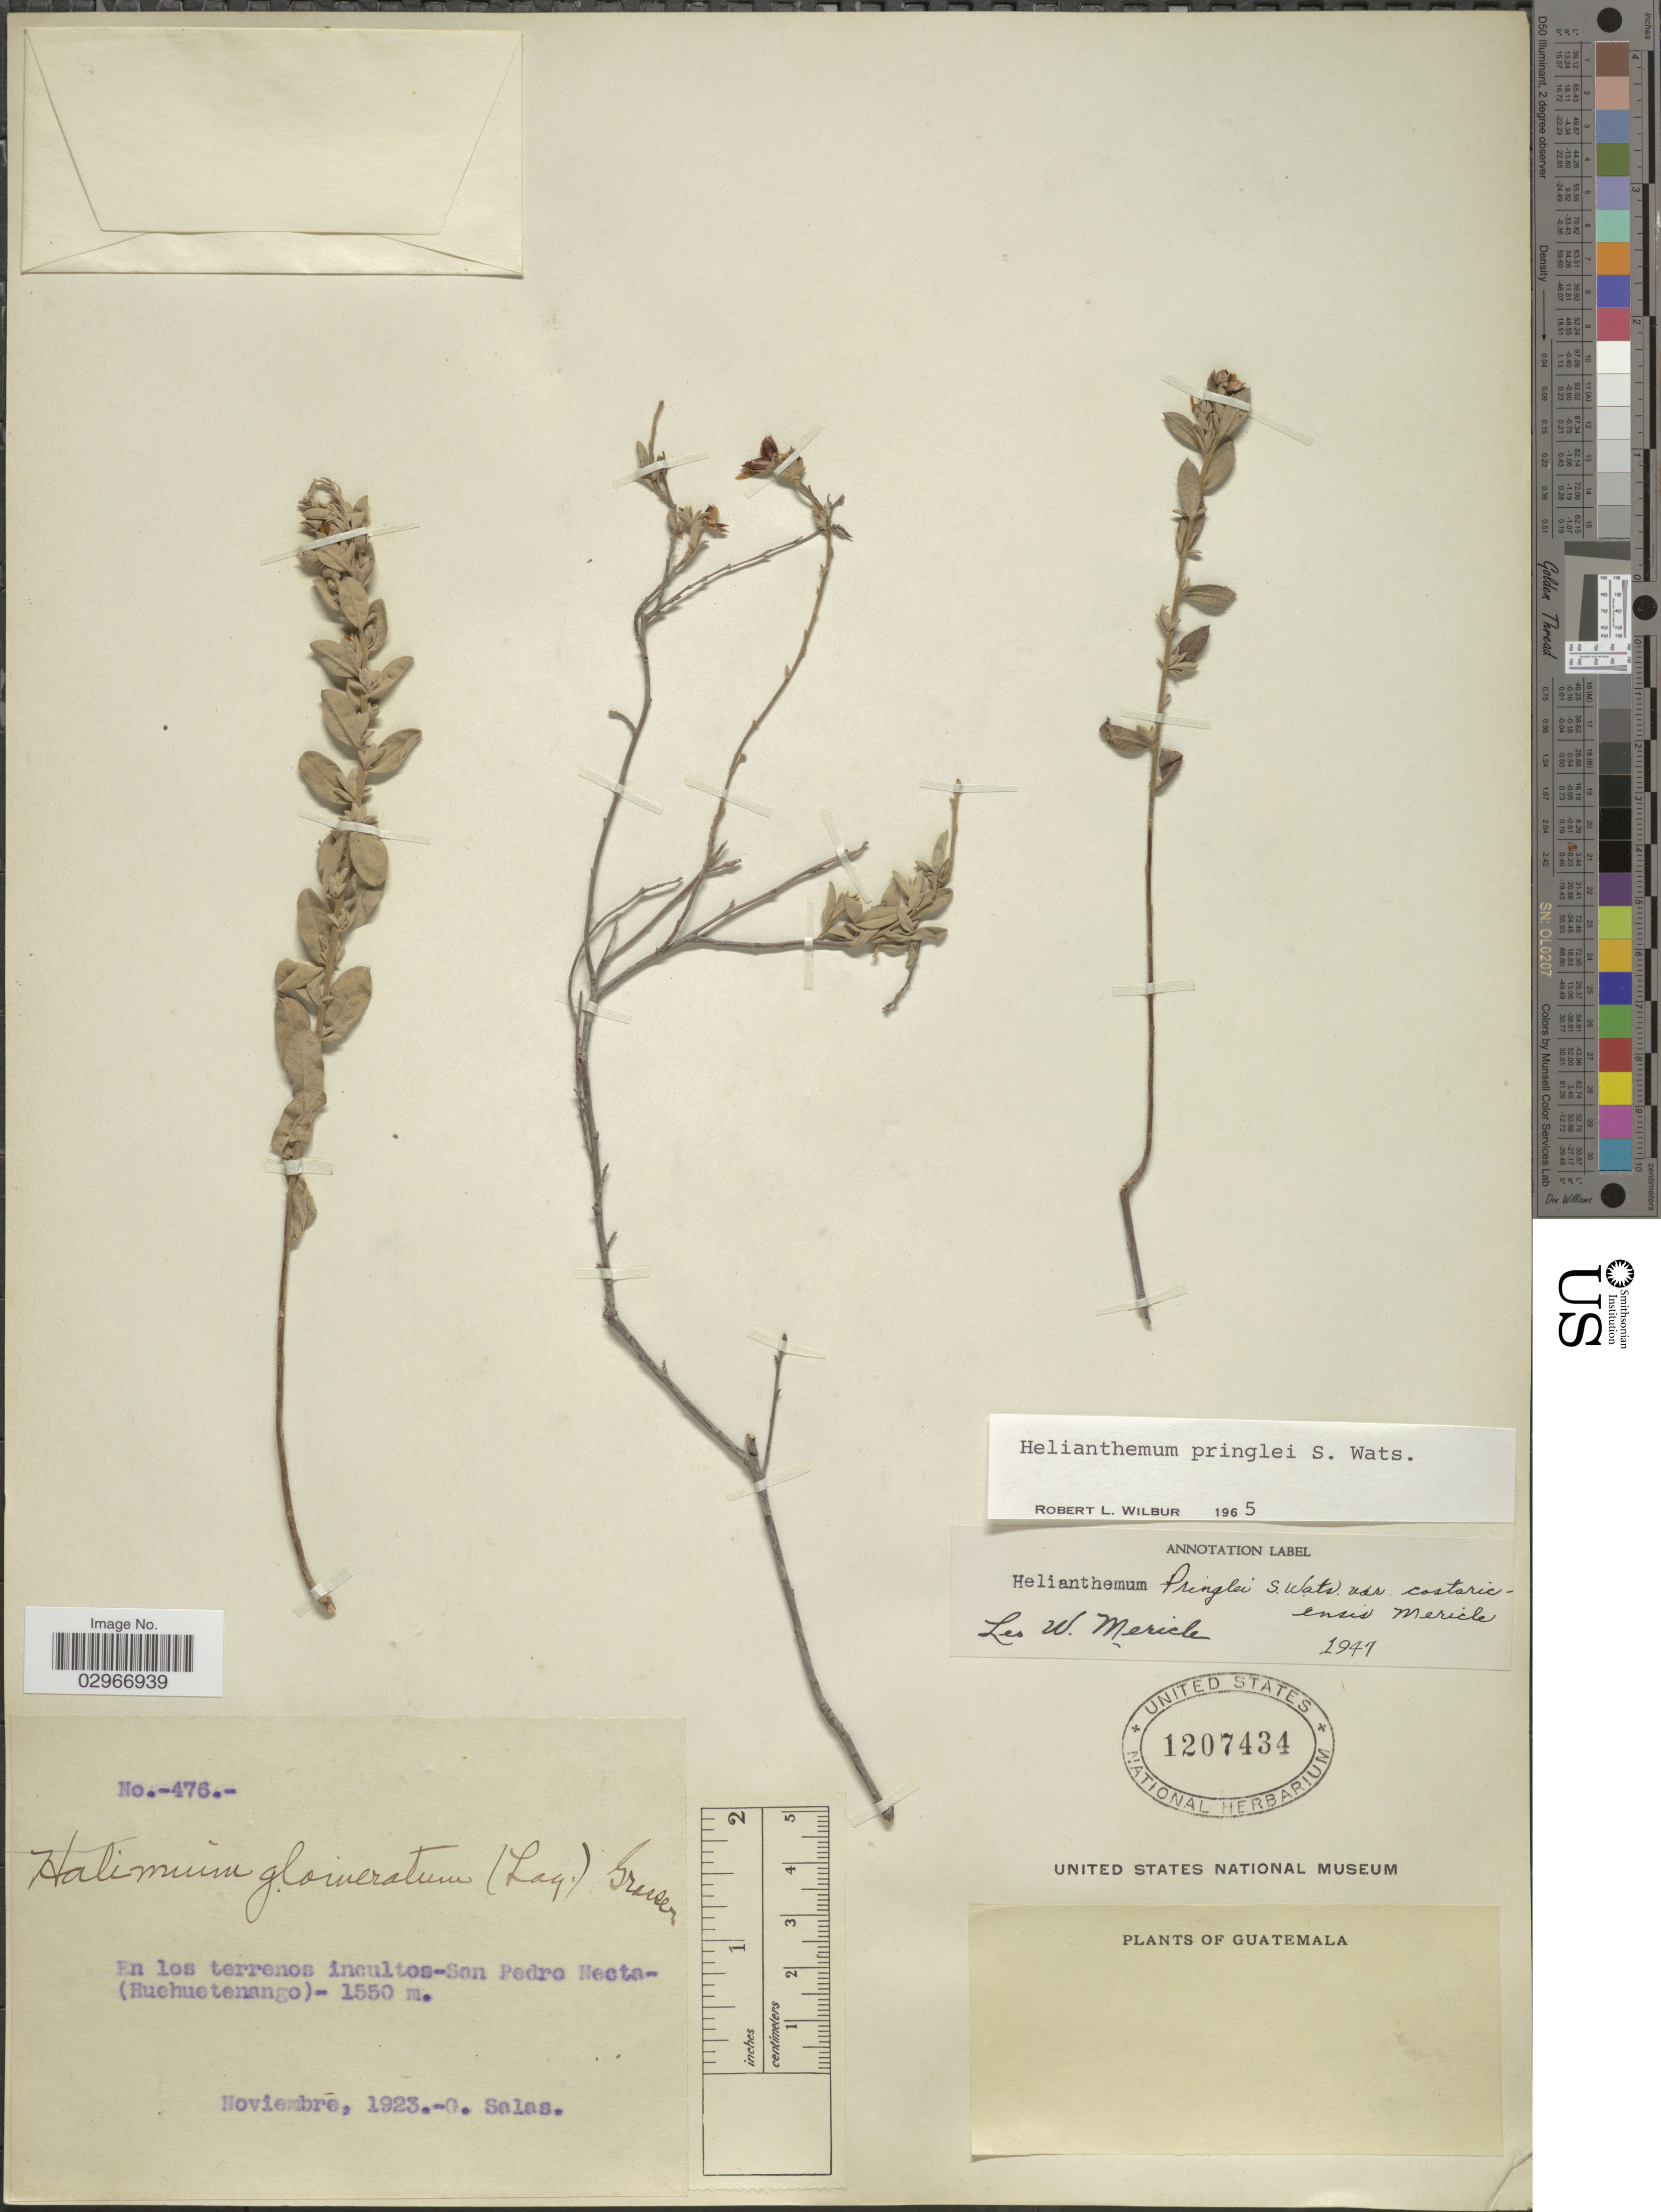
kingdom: Plantae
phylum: Tracheophyta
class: Magnoliopsida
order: Malvales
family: Cistaceae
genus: Helianthemum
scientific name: Helianthemum pringlei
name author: S. Watson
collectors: G. Salas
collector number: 476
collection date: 1923-11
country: Guatemala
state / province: Huehuetenango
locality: En los terrenos incultos - San Pedro Necta.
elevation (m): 1550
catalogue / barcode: US 1207434